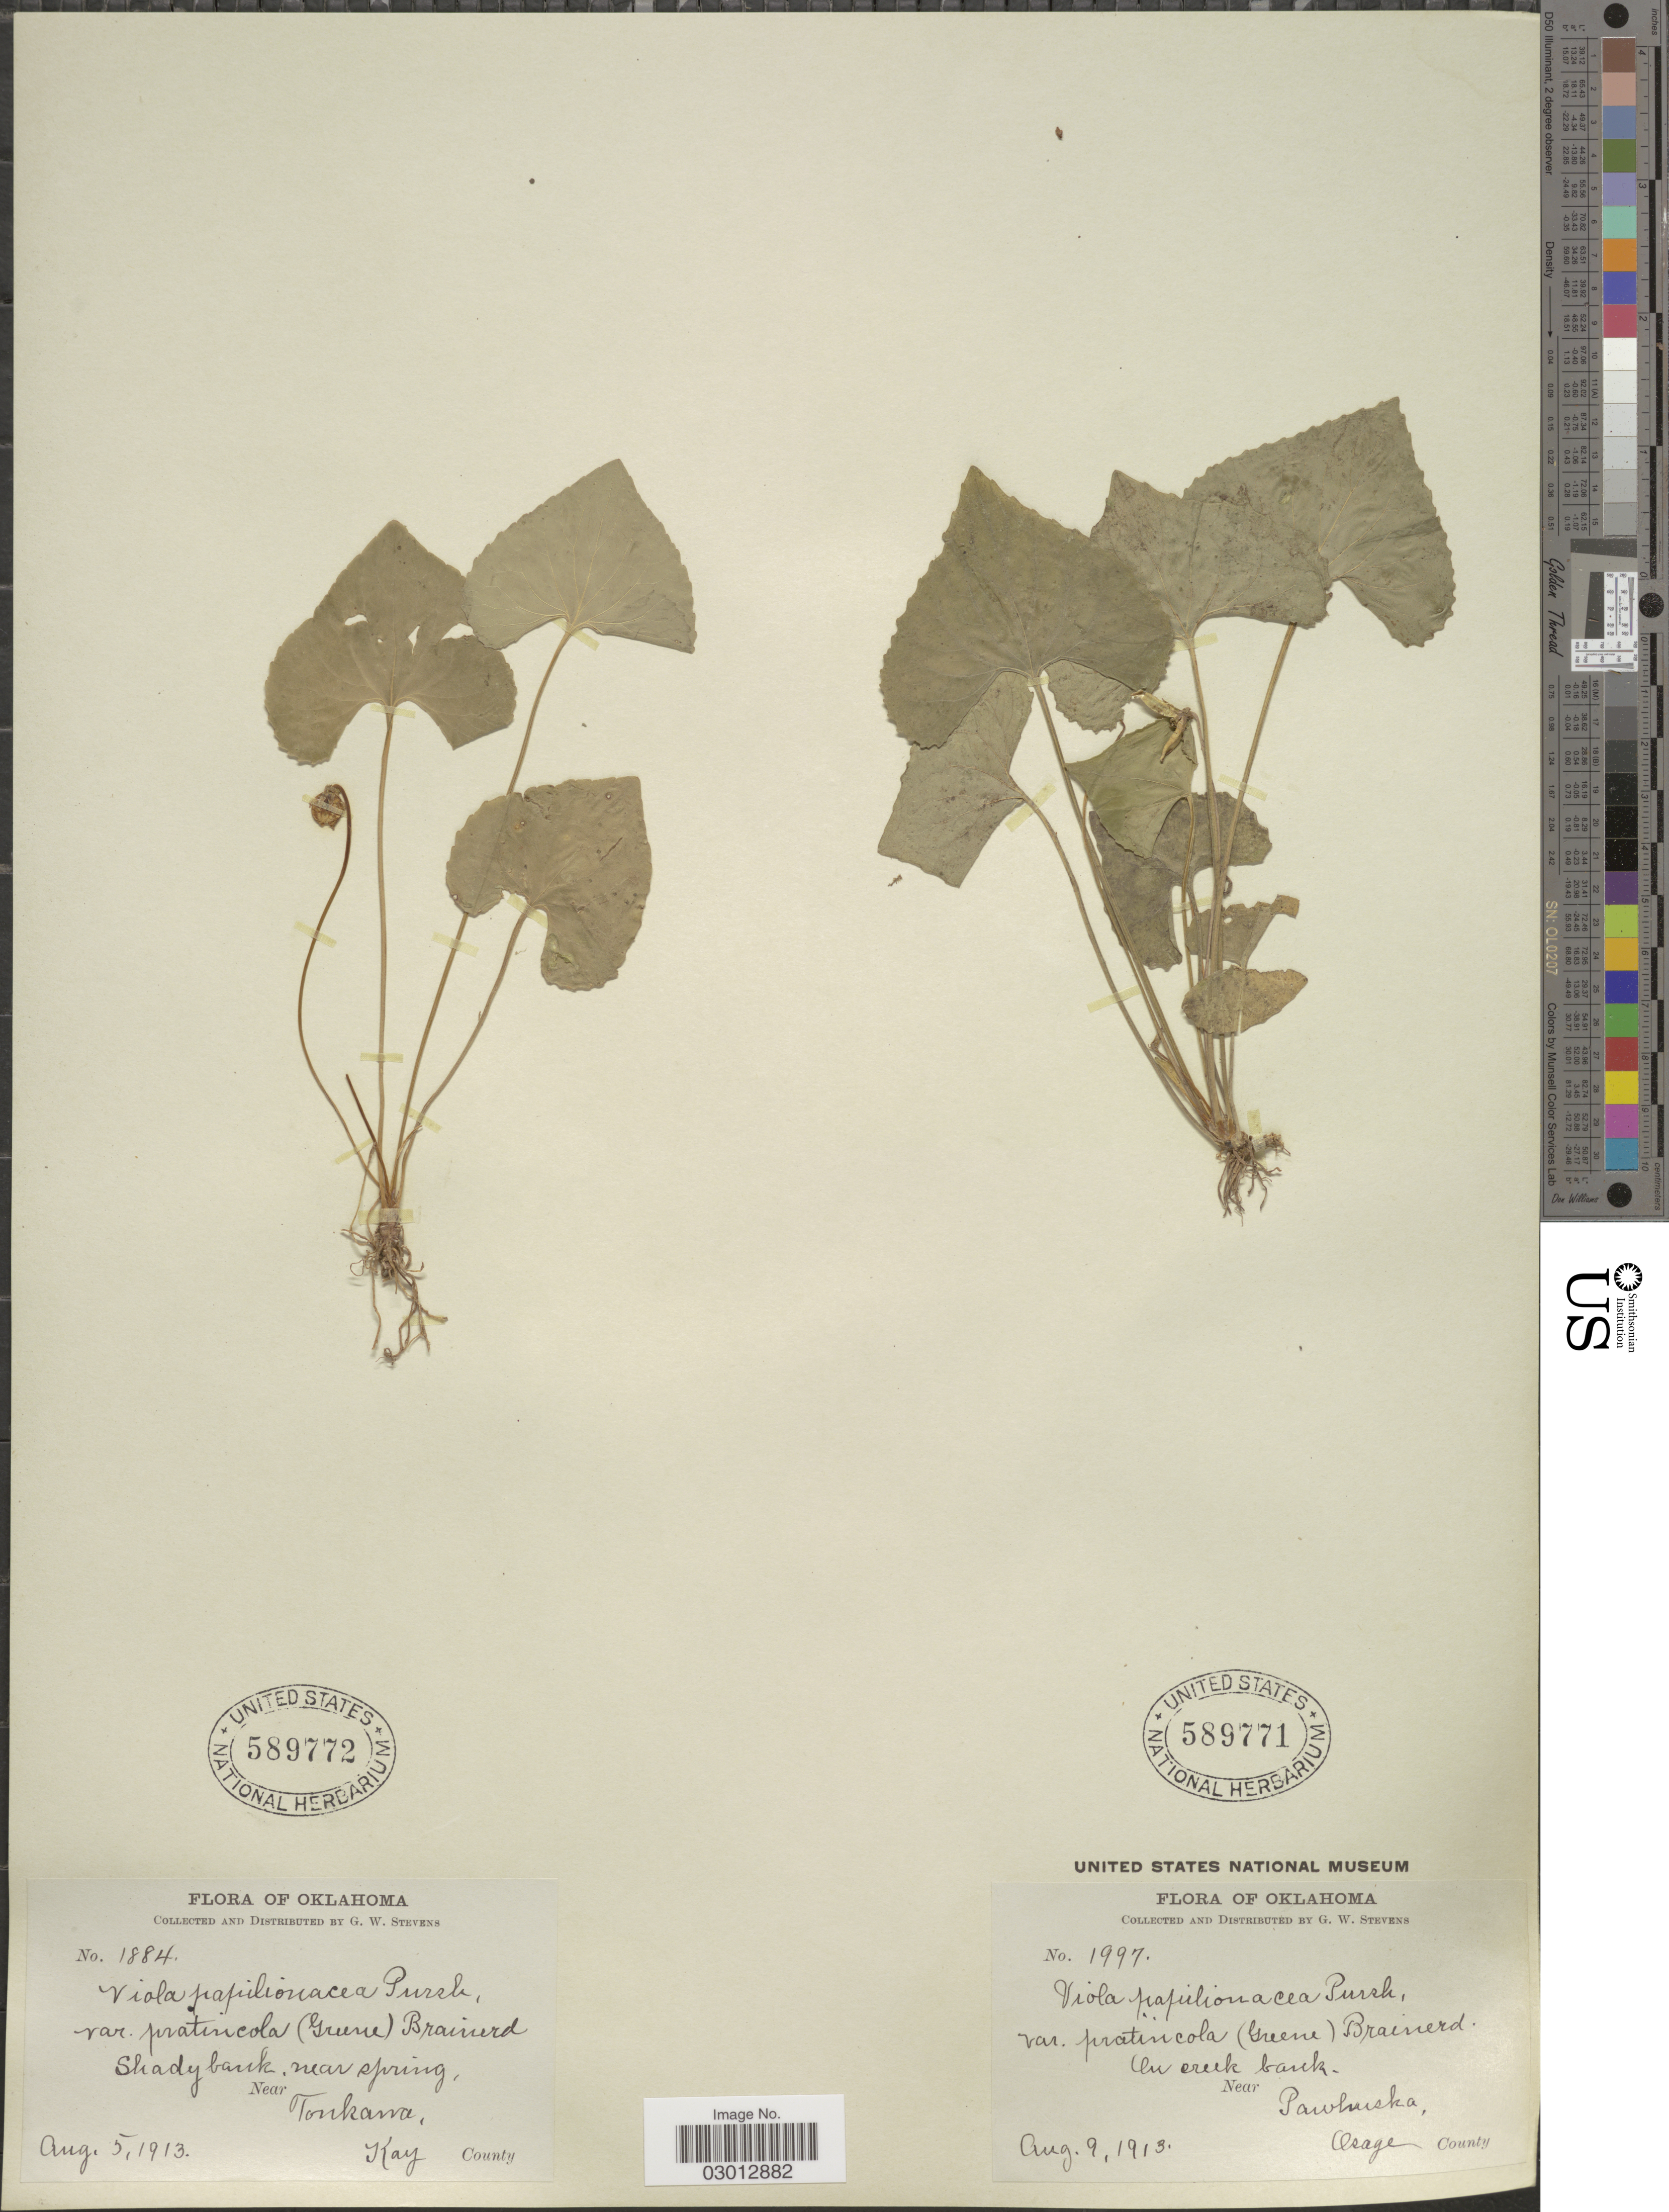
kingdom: Plantae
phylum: Tracheophyta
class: Magnoliopsida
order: Malpighiales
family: Violaceae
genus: Viola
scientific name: Viola papilionacea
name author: Pursh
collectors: G. W. Stevens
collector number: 1884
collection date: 1913-08-05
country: United States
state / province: Oklahoma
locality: Shady bank, near spring, Near Tonkawa, Kay County.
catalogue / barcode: US 589772-2